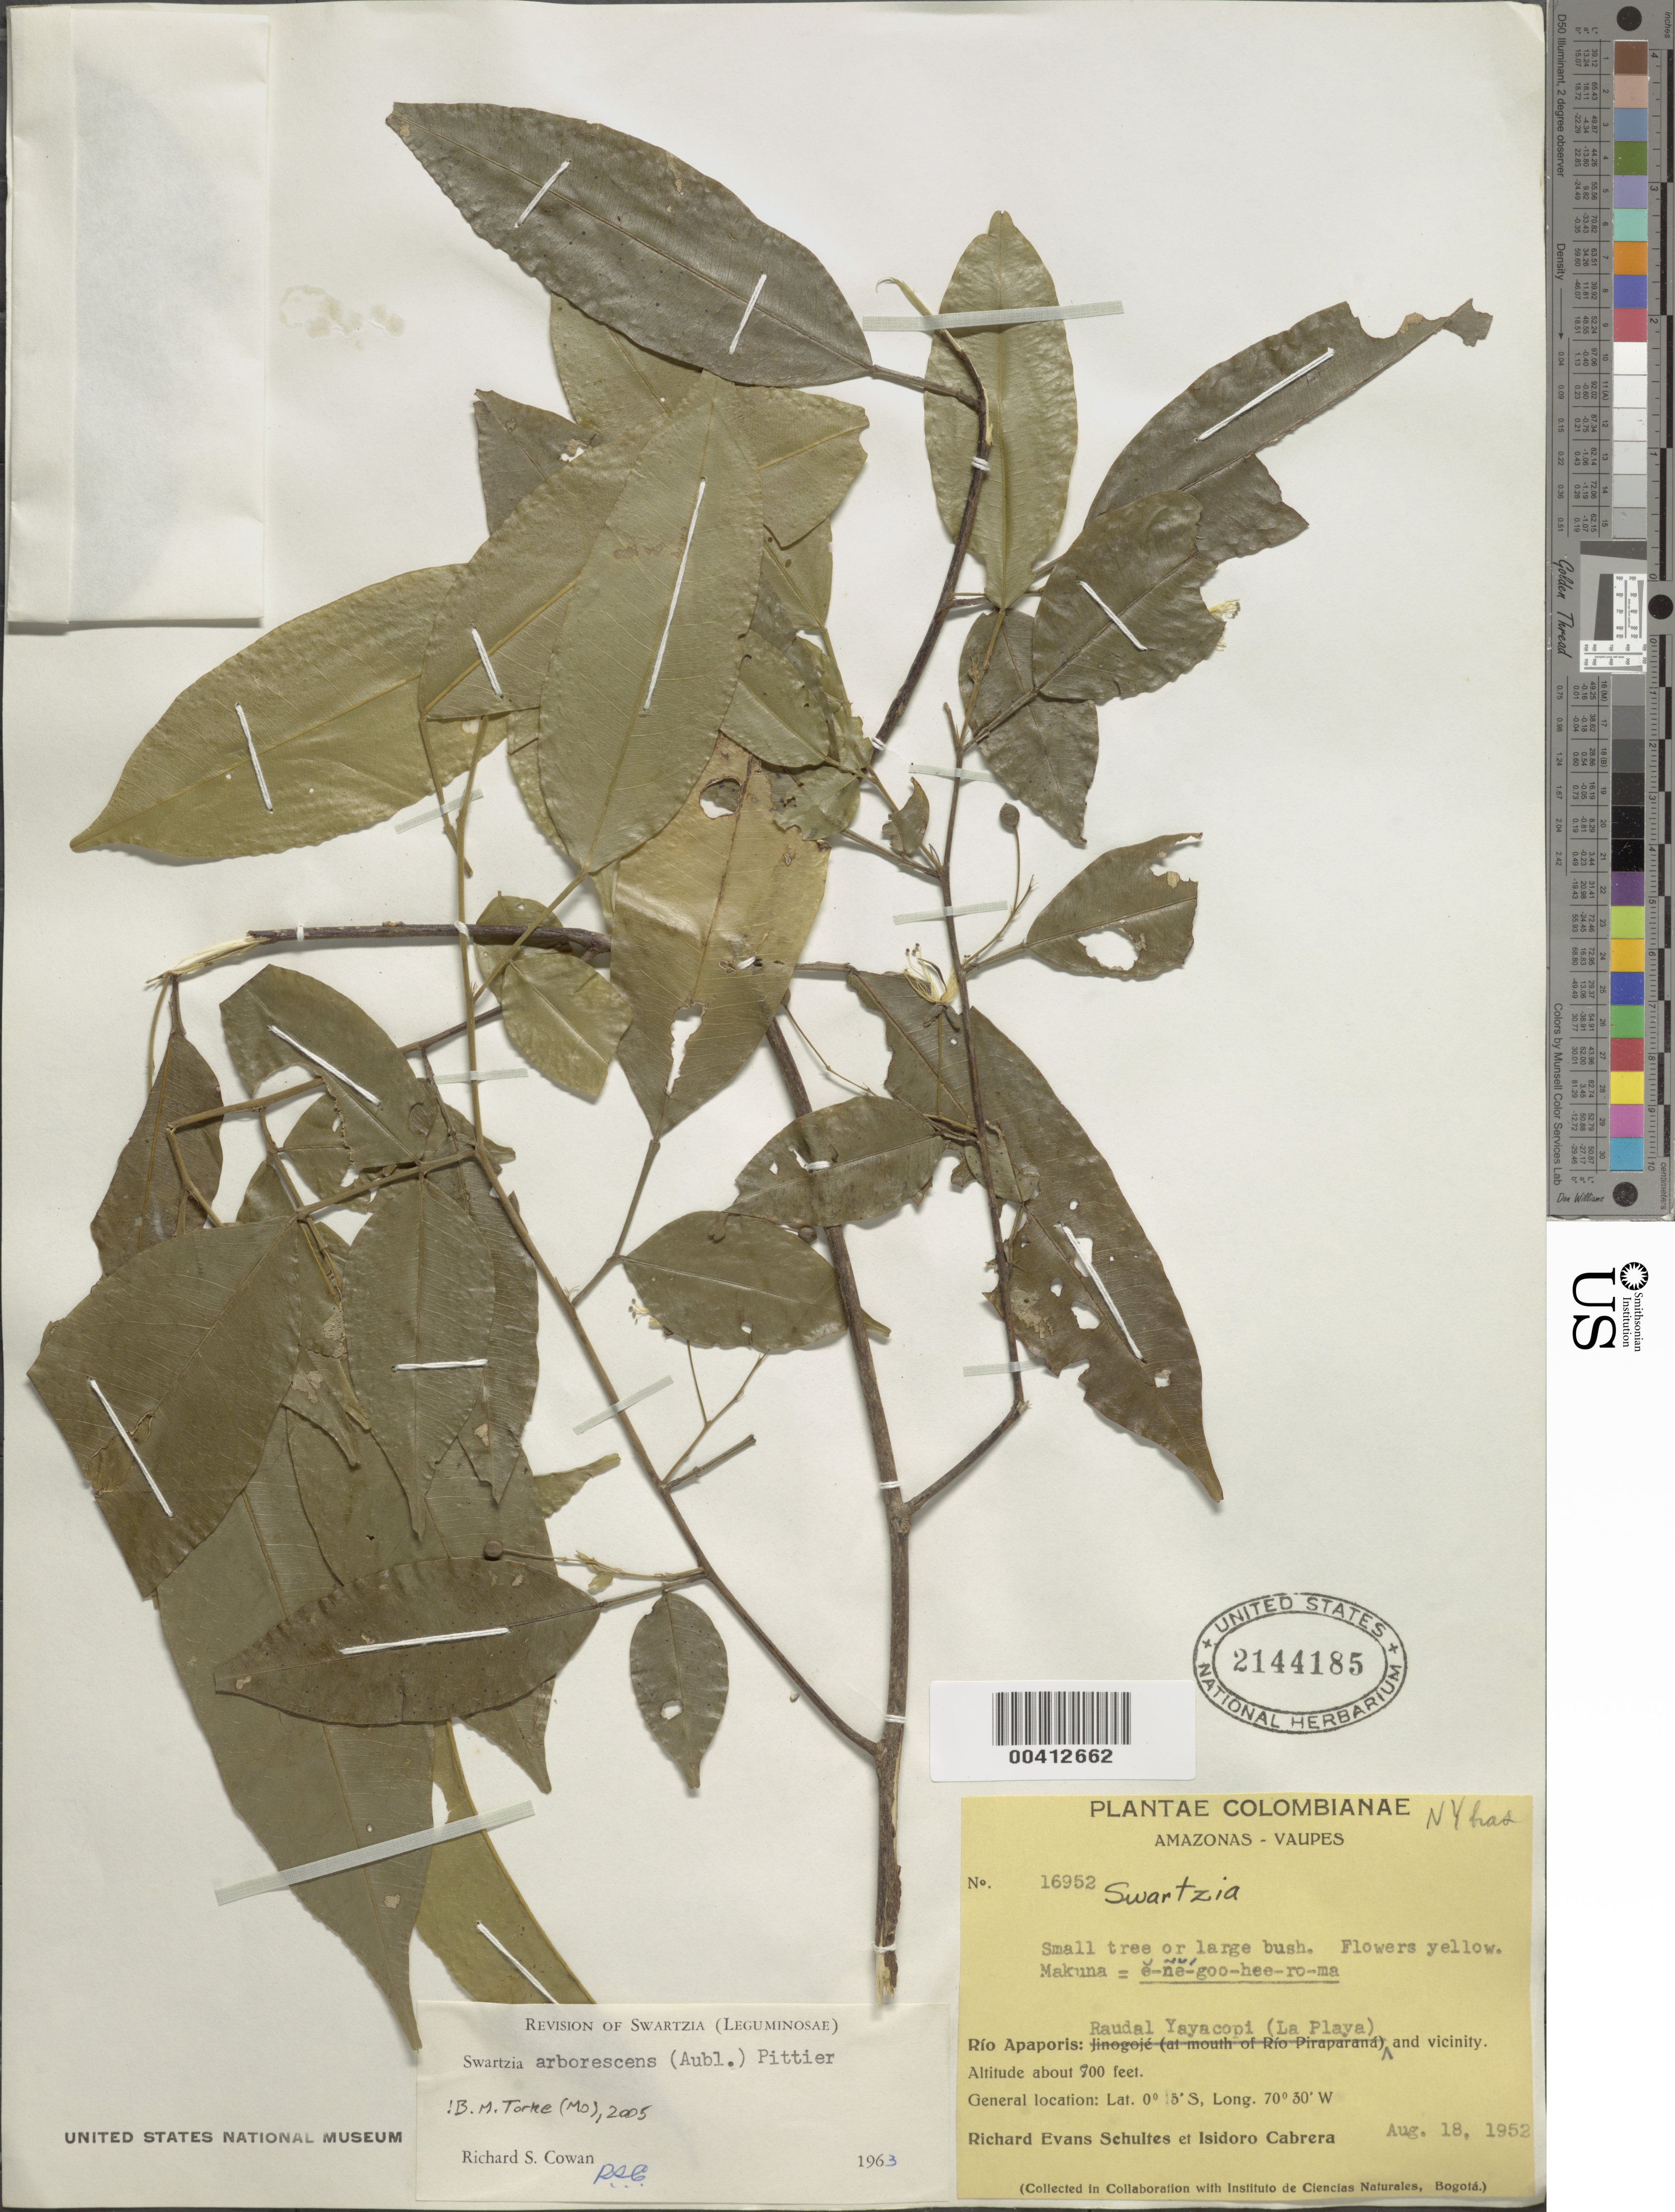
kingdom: Plantae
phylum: Tracheophyta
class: Magnoliopsida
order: Fabales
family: Fabaceae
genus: Swartzia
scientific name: Swartzia arborescens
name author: (Aubl.) Pittier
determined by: Cowan, R. S.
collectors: R. E. Schultes & I. Cabrera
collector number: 16952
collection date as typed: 18 Aug 1952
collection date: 1952-08-18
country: Colombia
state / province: Amazônas / Vaupés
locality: Raudal Ya Yacopi (La Playa) and vicinity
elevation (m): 213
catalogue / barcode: US 2144185